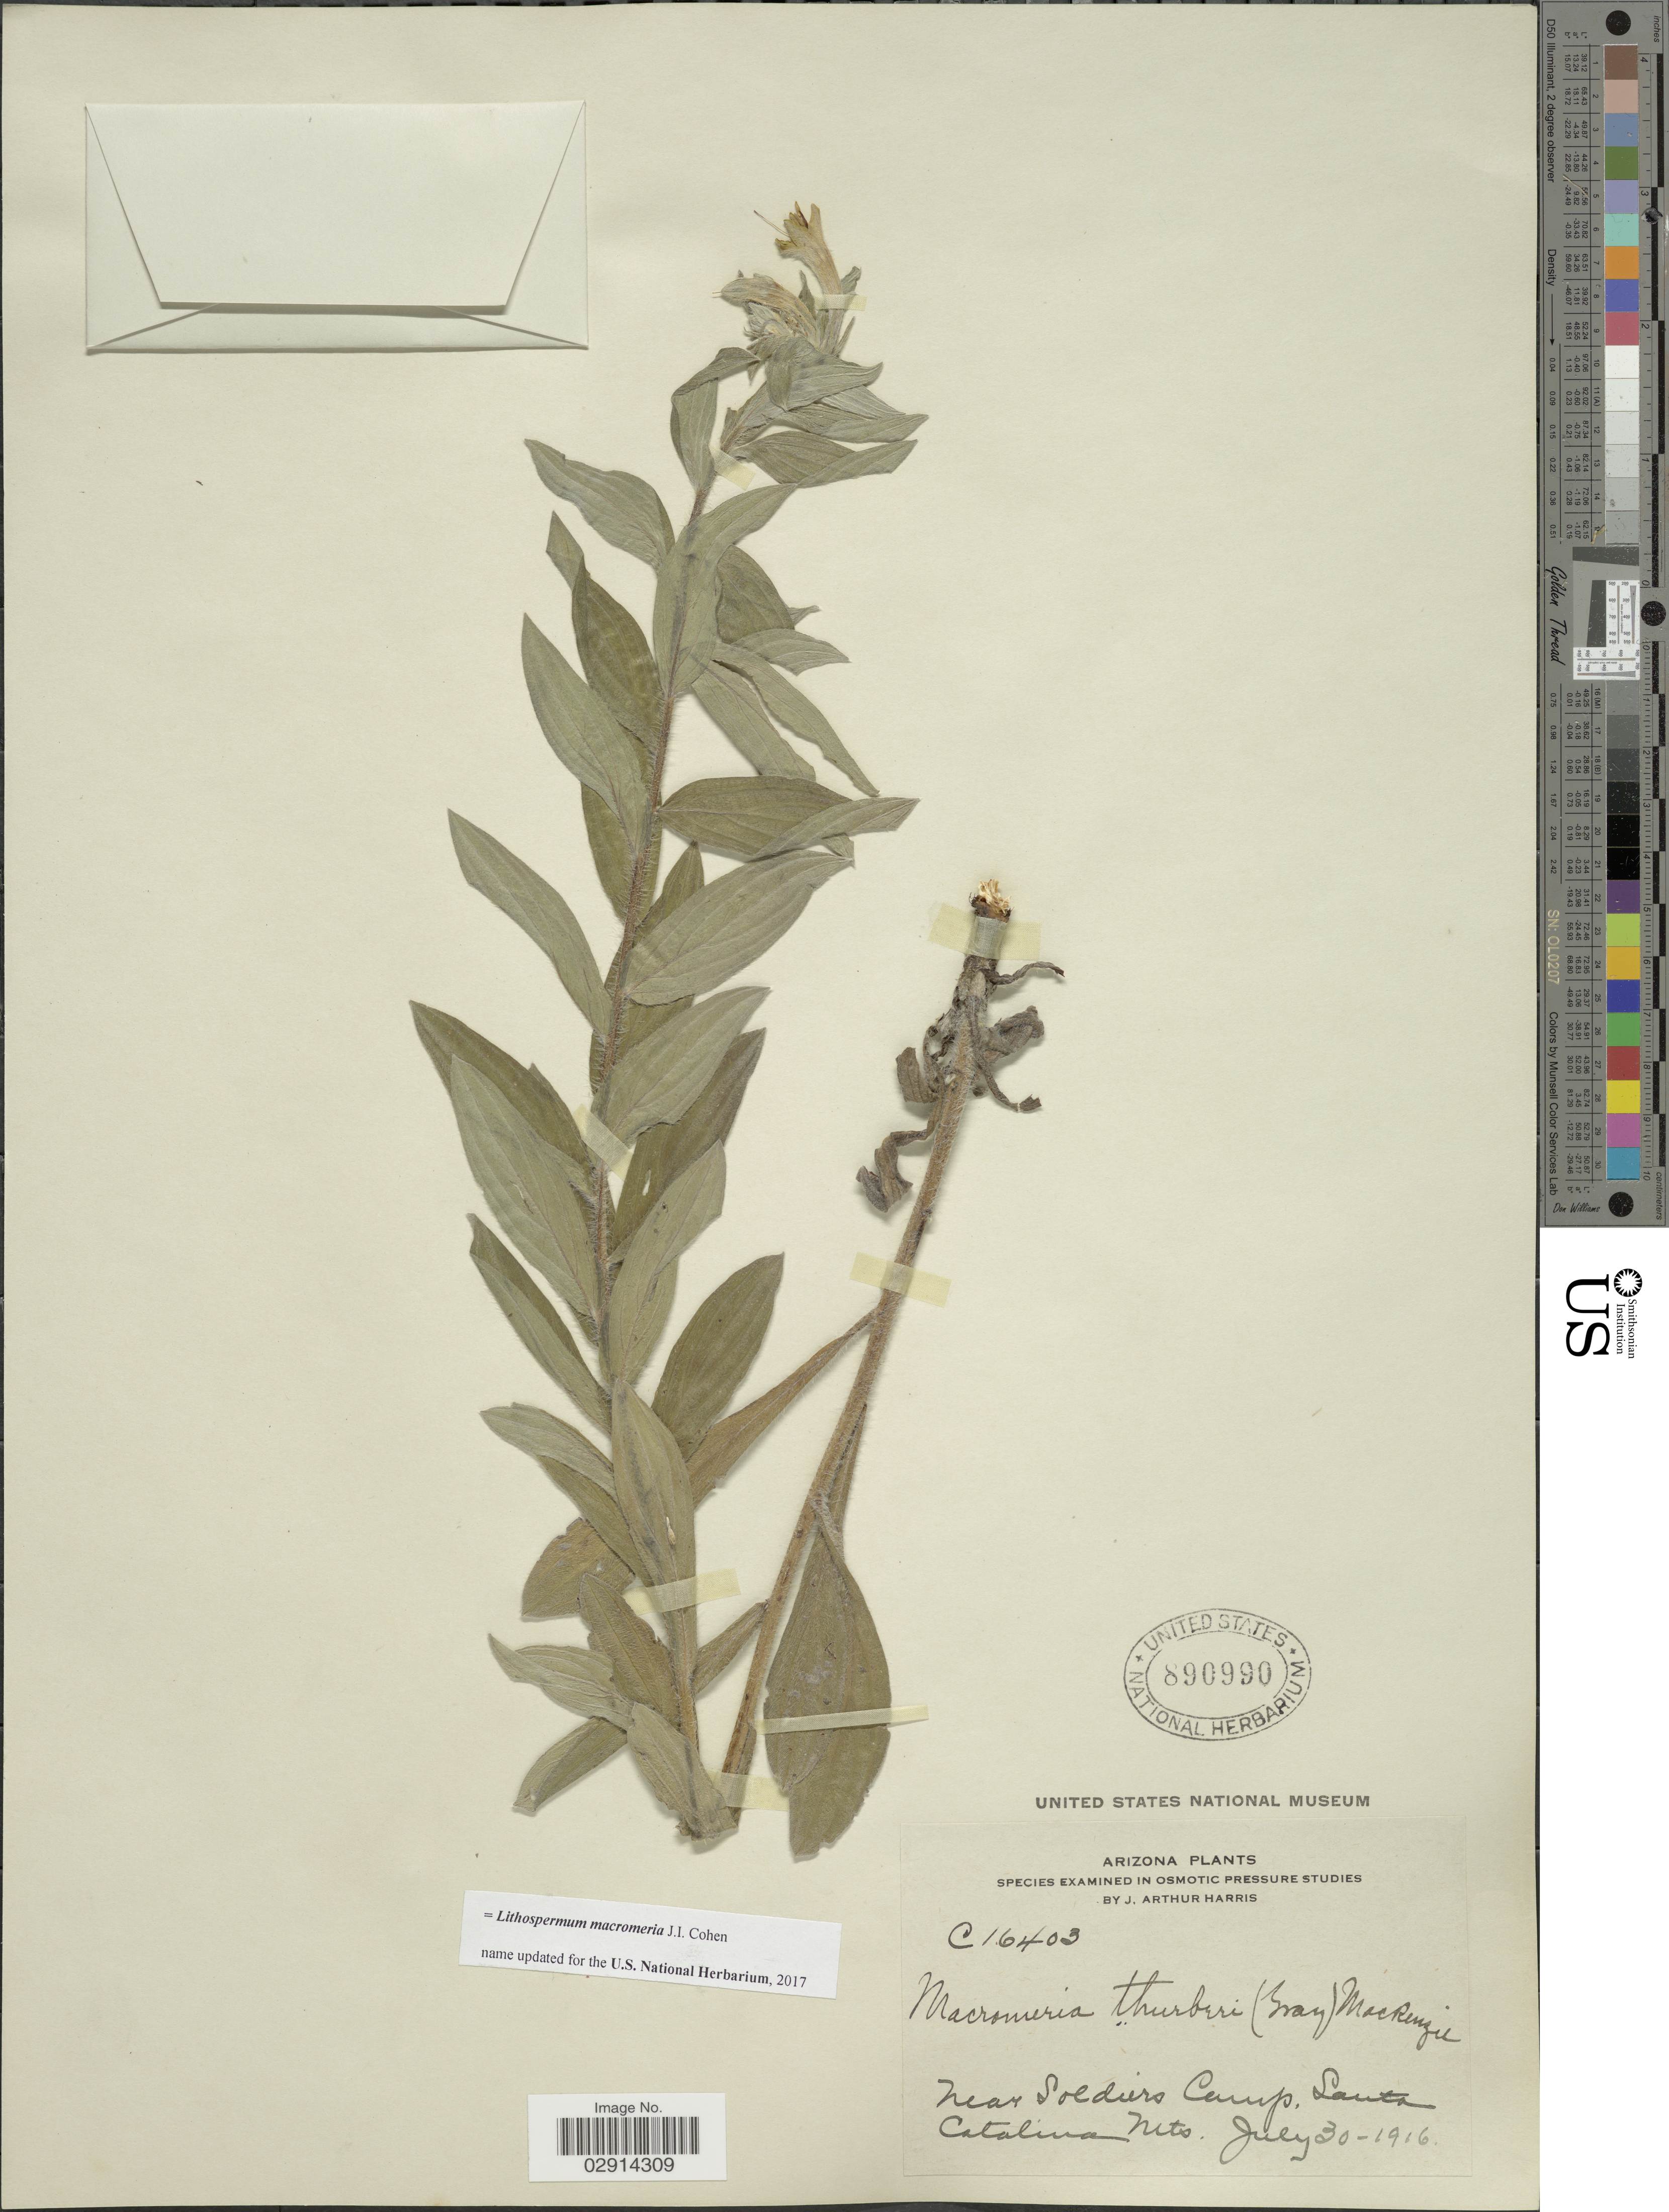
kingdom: Plantae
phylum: Tracheophyta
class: Magnoliopsida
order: Boraginales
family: Boraginaceae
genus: Lithospermum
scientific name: Lithospermum macromeria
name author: Cohen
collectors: J. A. Harris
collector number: C16403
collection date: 1916-07-30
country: United States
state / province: Arizona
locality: Near Soldiers Camp. Santa Catalina Mts.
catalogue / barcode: US 890990